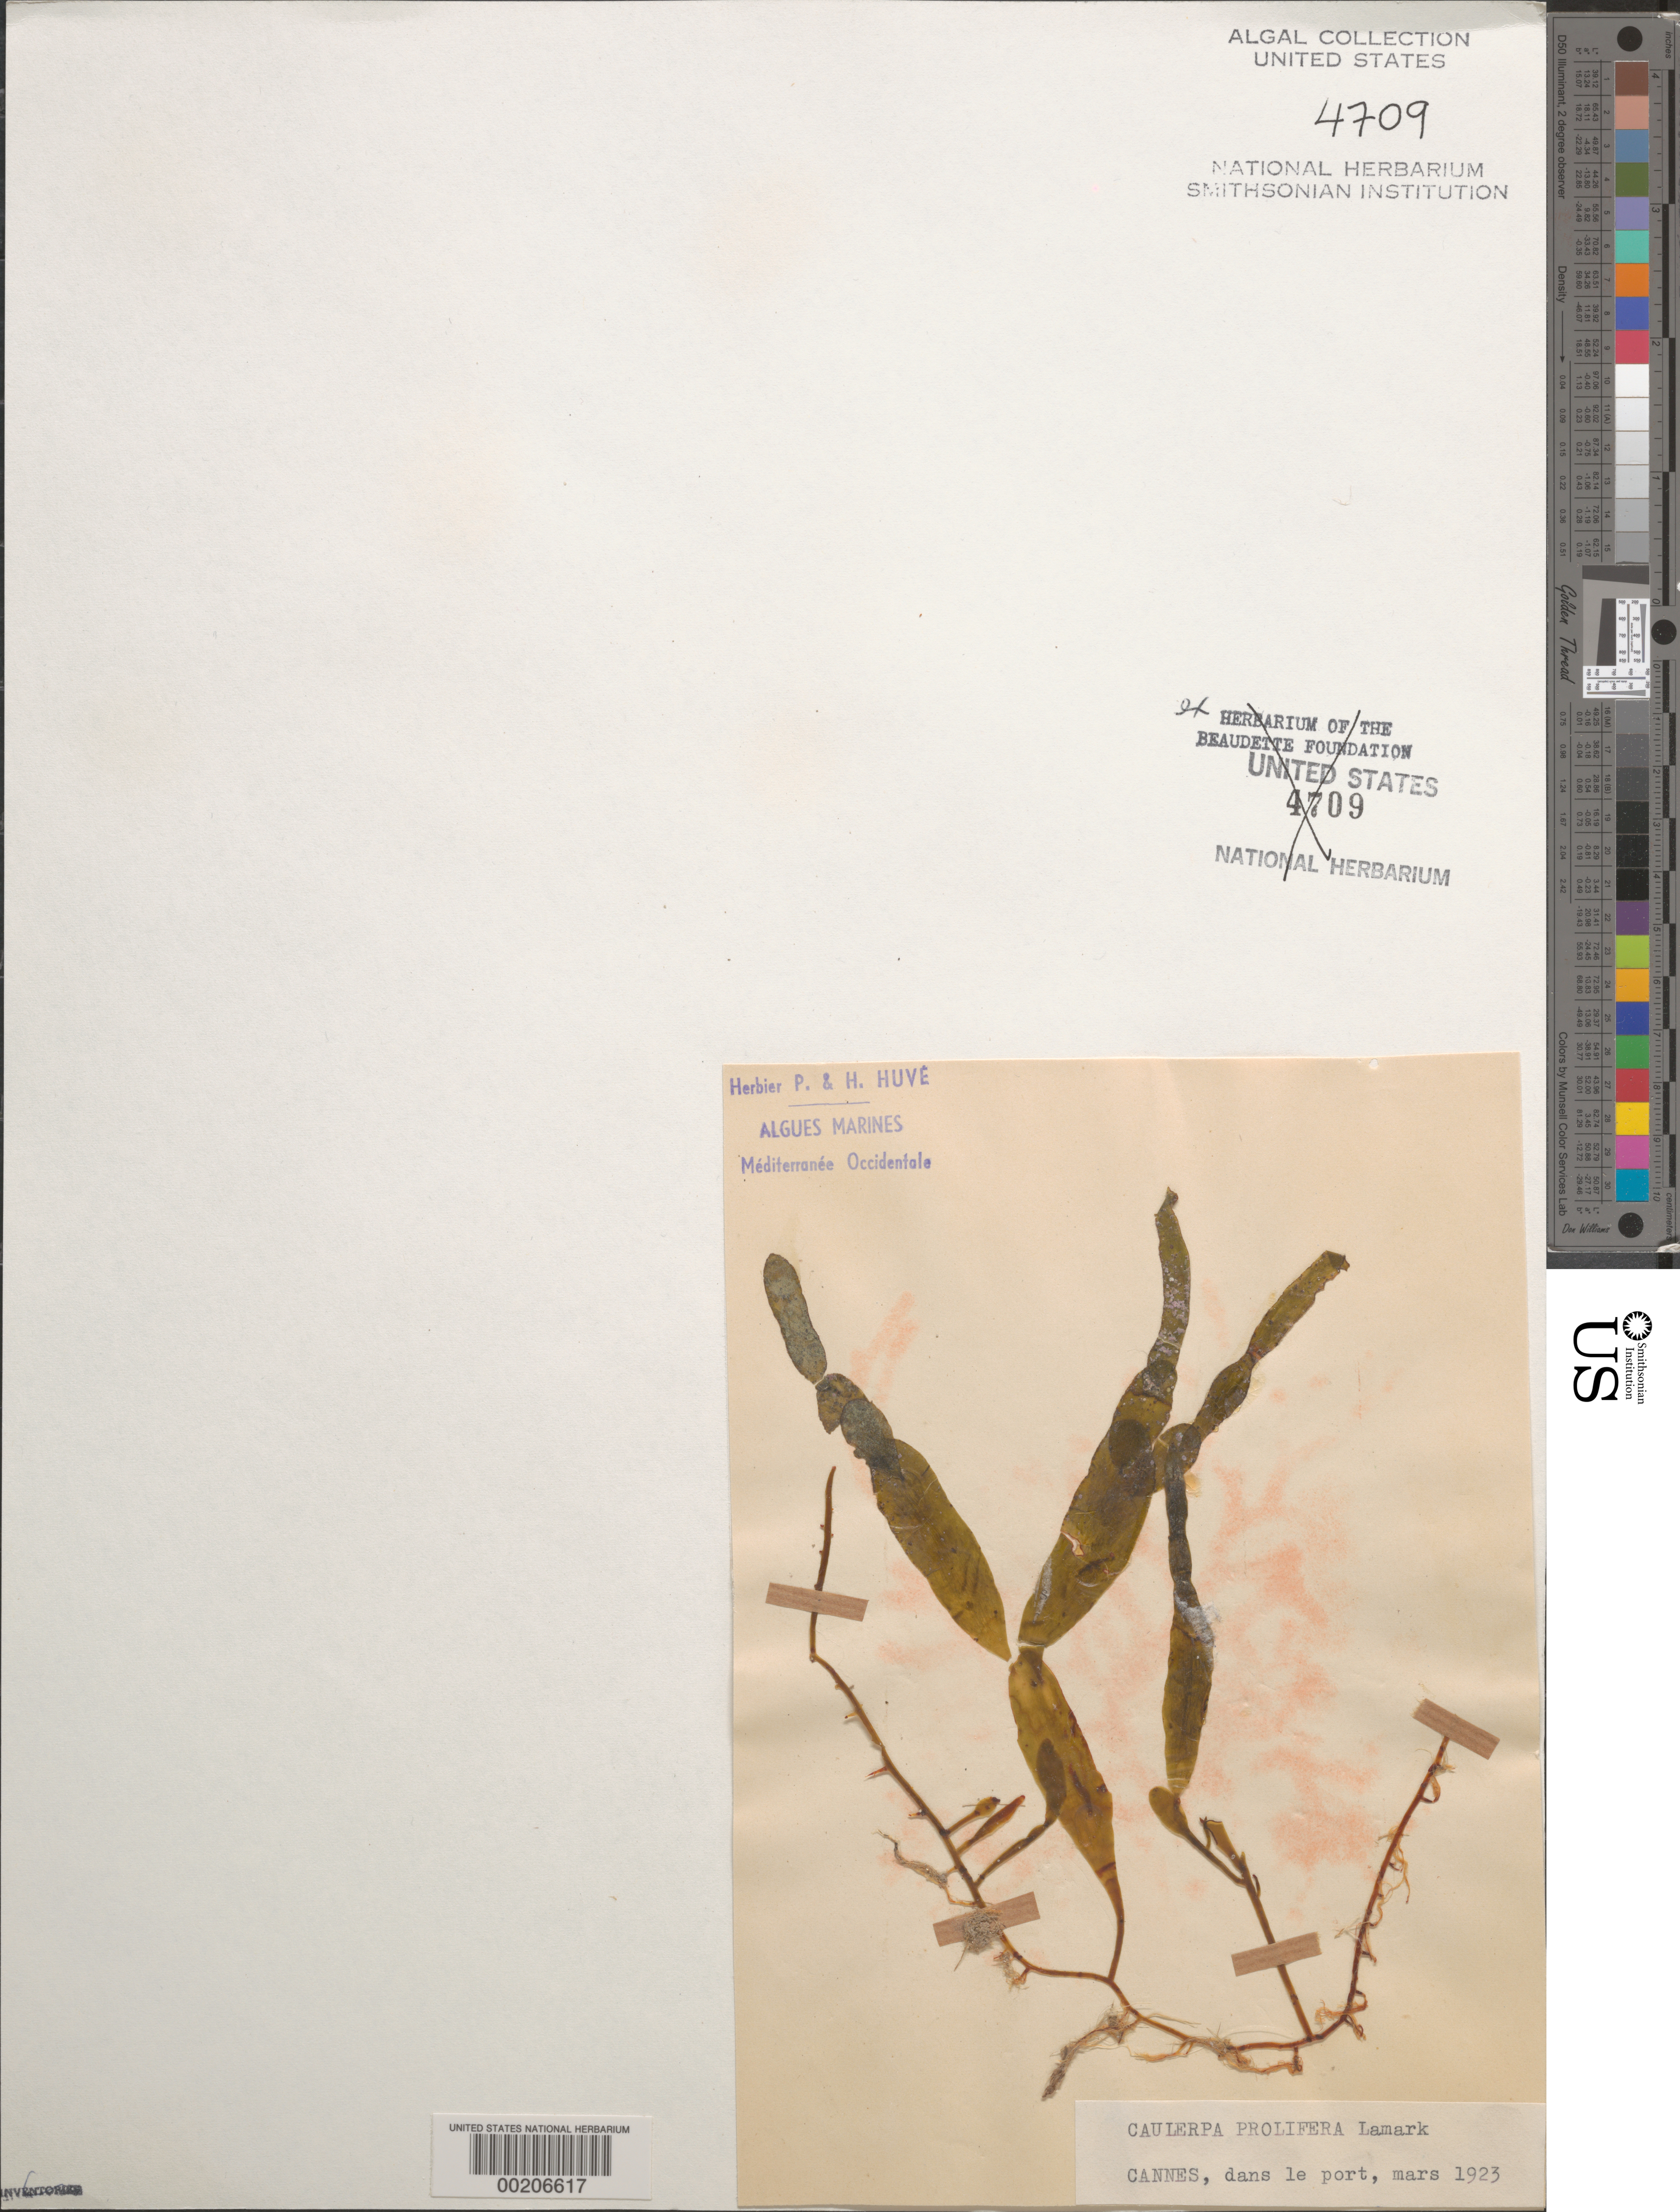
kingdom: Plantae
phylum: Chlorophyta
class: Ulvophyceae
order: Bryopsidales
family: Caulerpaceae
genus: Caulerpa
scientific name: Caulerpa prolifera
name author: (Forssk.) J.V.Lamouroux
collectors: P. Huve & H. Huve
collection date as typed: Mar 1923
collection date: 1923-03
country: France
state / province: Provence-Alpes-Côte d'Azur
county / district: Alpes-Maritimes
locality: Cannes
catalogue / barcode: US 4709